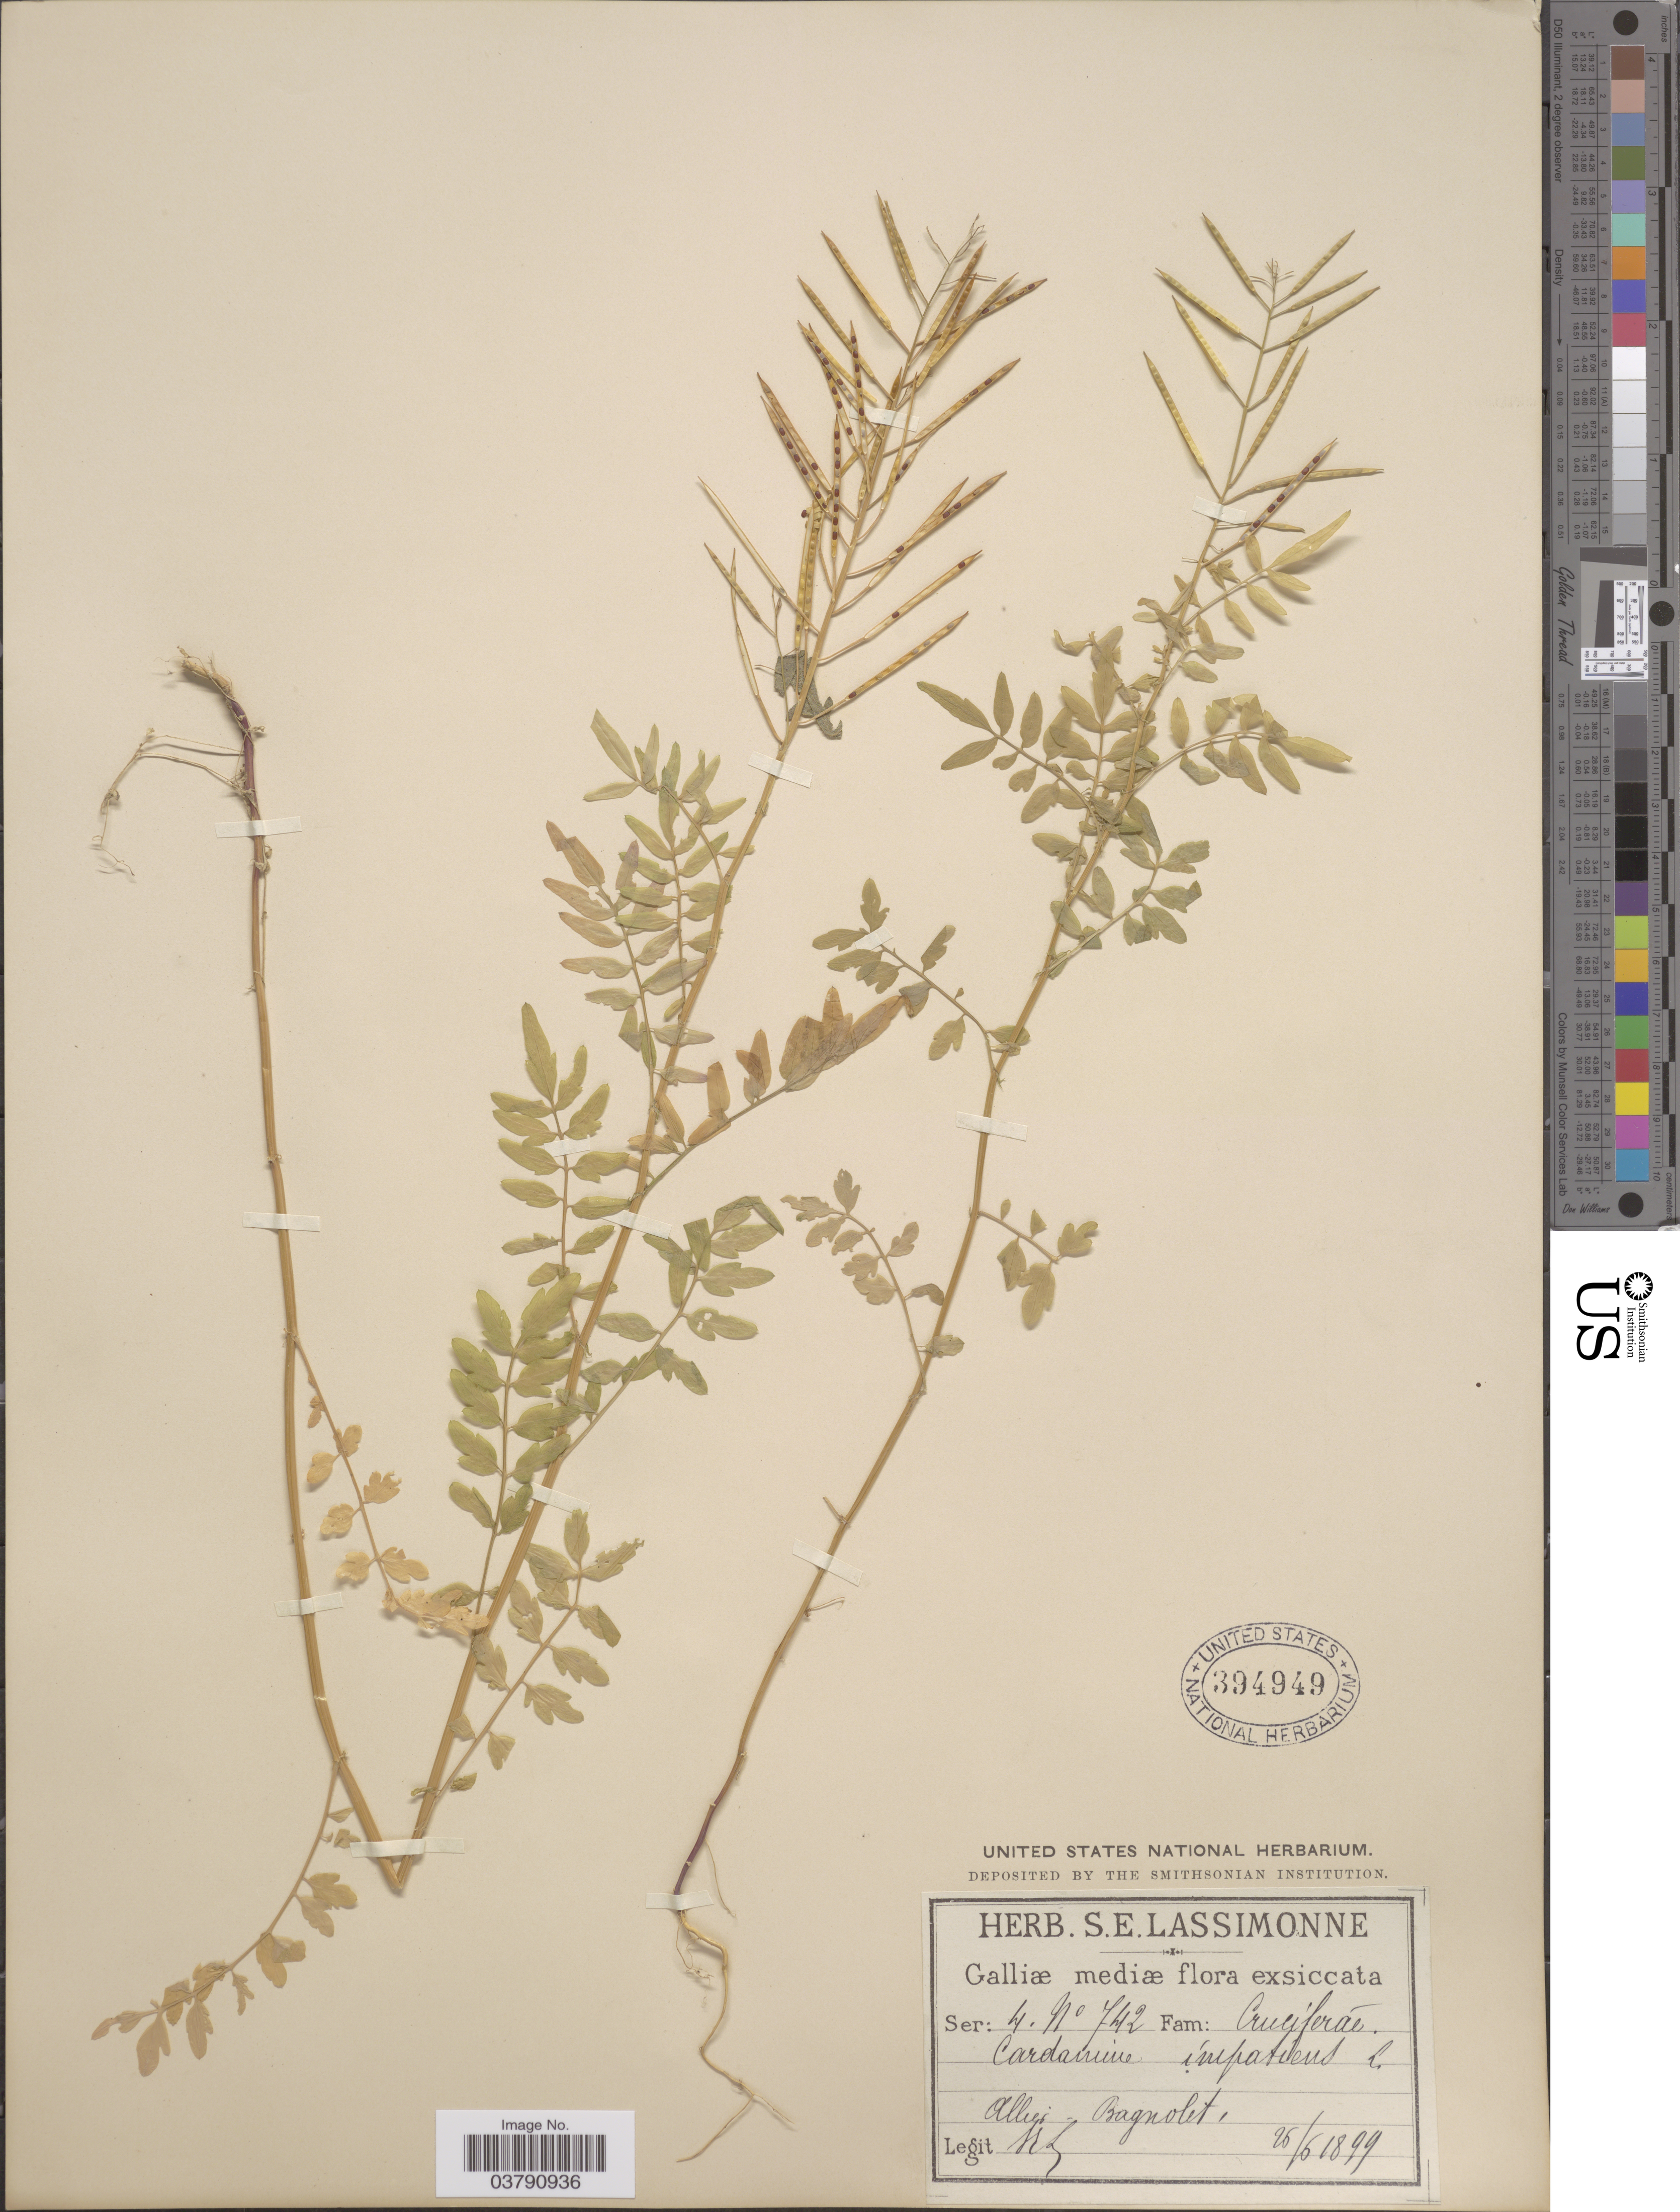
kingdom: Plantae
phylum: Tracheophyta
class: Magnoliopsida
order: Brassicales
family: Brassicaceae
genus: Cardamine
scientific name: Cardamine impatiens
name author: L.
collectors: S. Lassimonne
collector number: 742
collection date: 1899-06-26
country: France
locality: Galiliæ mediæ. Allier Bagnolet.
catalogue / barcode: US 394949